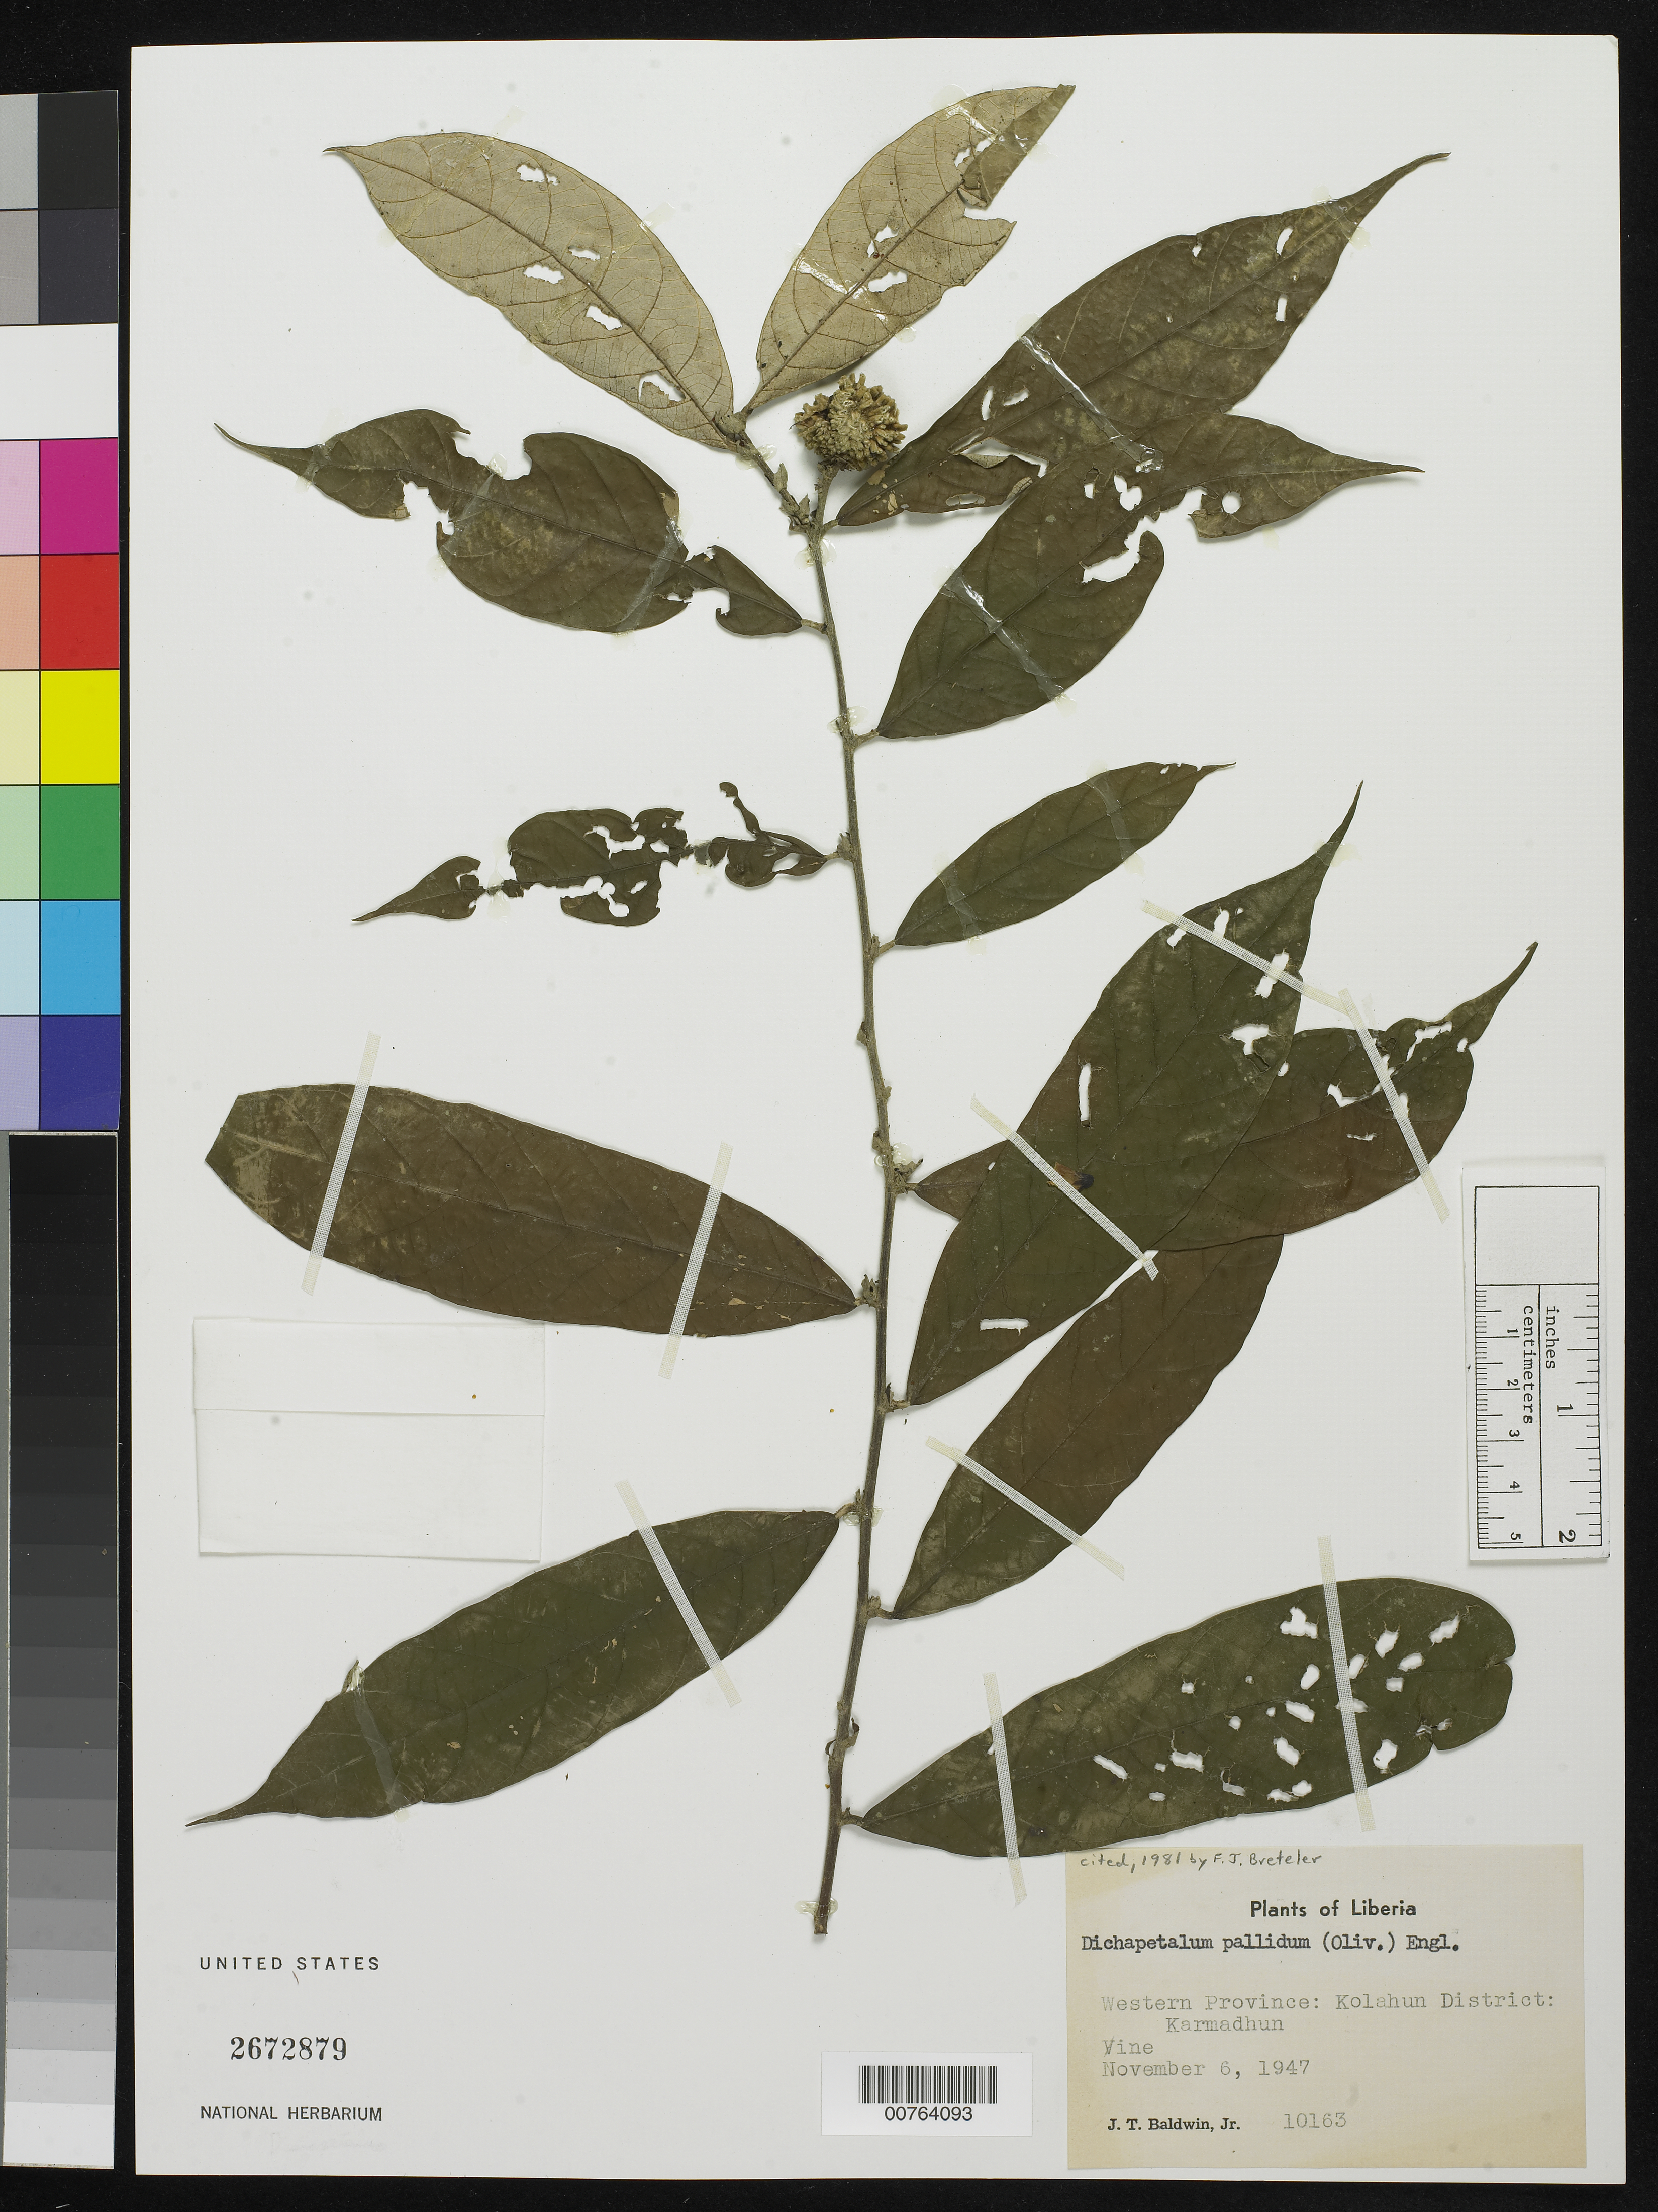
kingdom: Plantae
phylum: Tracheophyta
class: Magnoliopsida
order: Malpighiales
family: Dichapetalaceae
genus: Dichapetalum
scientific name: Dichapetalum pallidum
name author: (Oliv.) Engl.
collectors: J. T. Baldwin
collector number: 10163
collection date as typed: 6 Nov 1947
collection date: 1947-11-06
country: Liberia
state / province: Lofa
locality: Western Province: Kolahun District, Karmadhun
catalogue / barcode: US 2672879